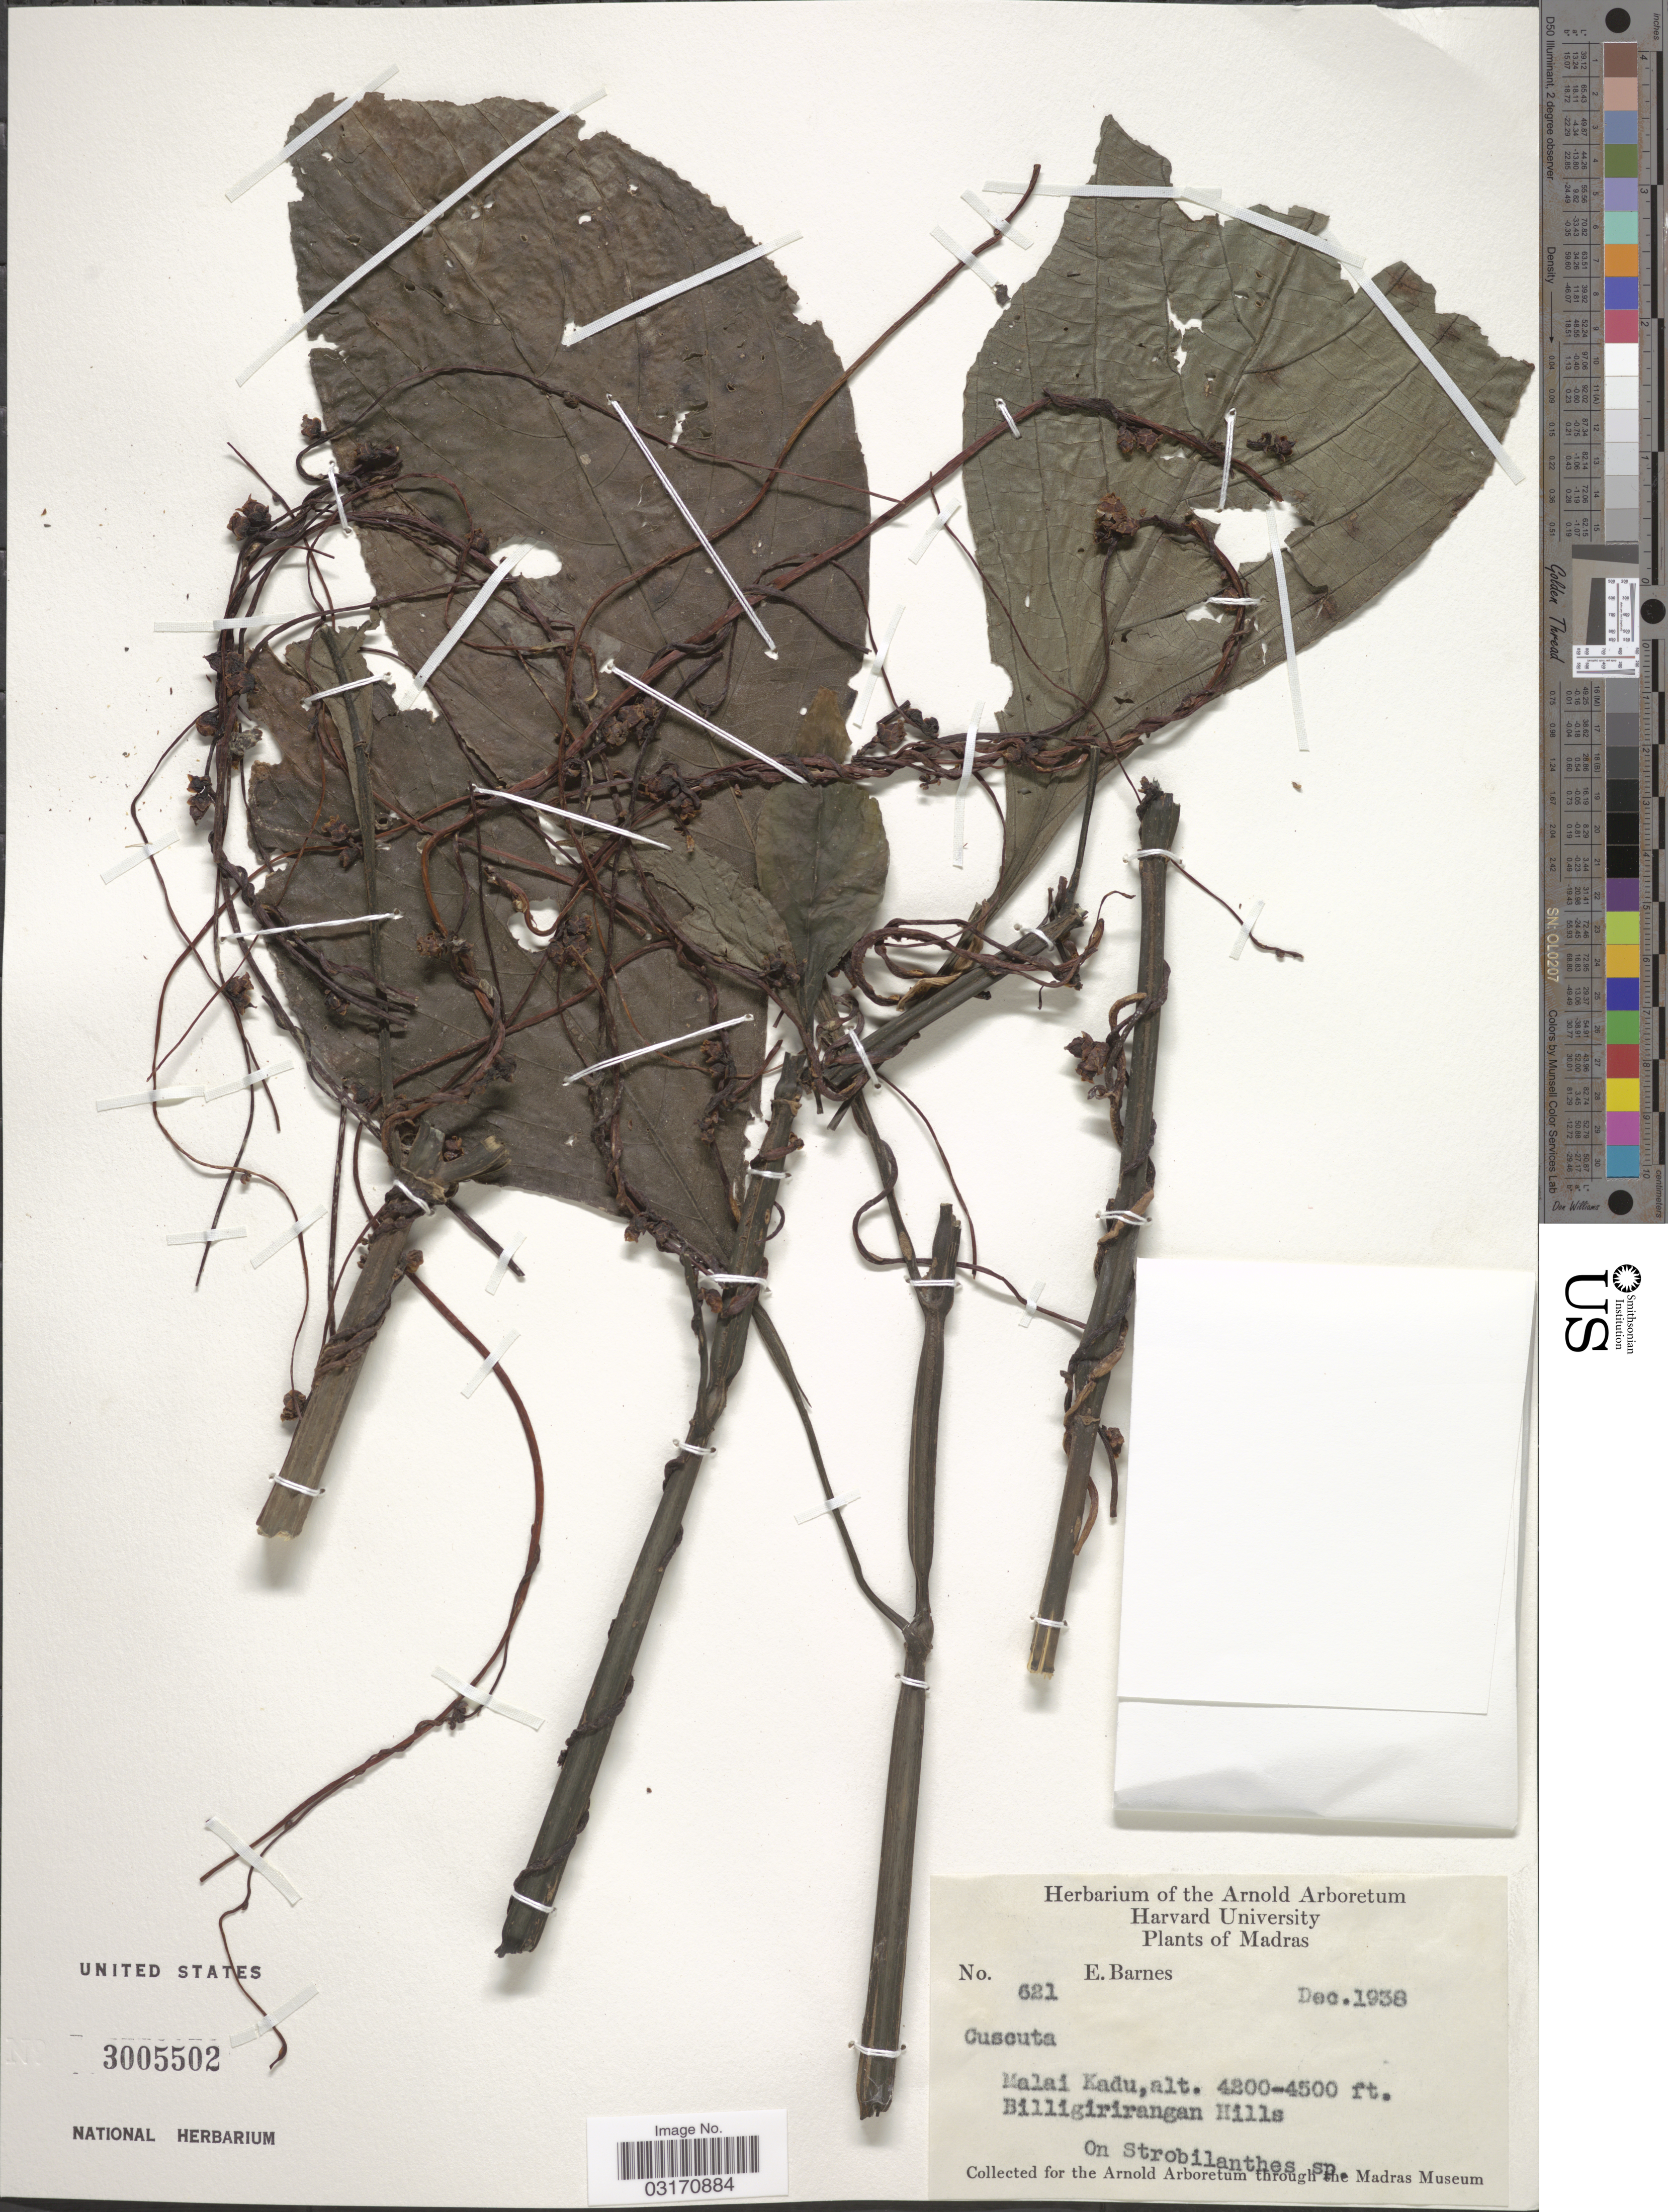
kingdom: Plantae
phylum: Tracheophyta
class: Magnoliopsida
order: Solanales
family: Convolvulaceae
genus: Cuscuta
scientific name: Cuscuta sp.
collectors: E. Barnes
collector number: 621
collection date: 1938-12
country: India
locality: Madras. Malai Kadu. Billigirirangan Hills.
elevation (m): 1280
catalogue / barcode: US 3005502